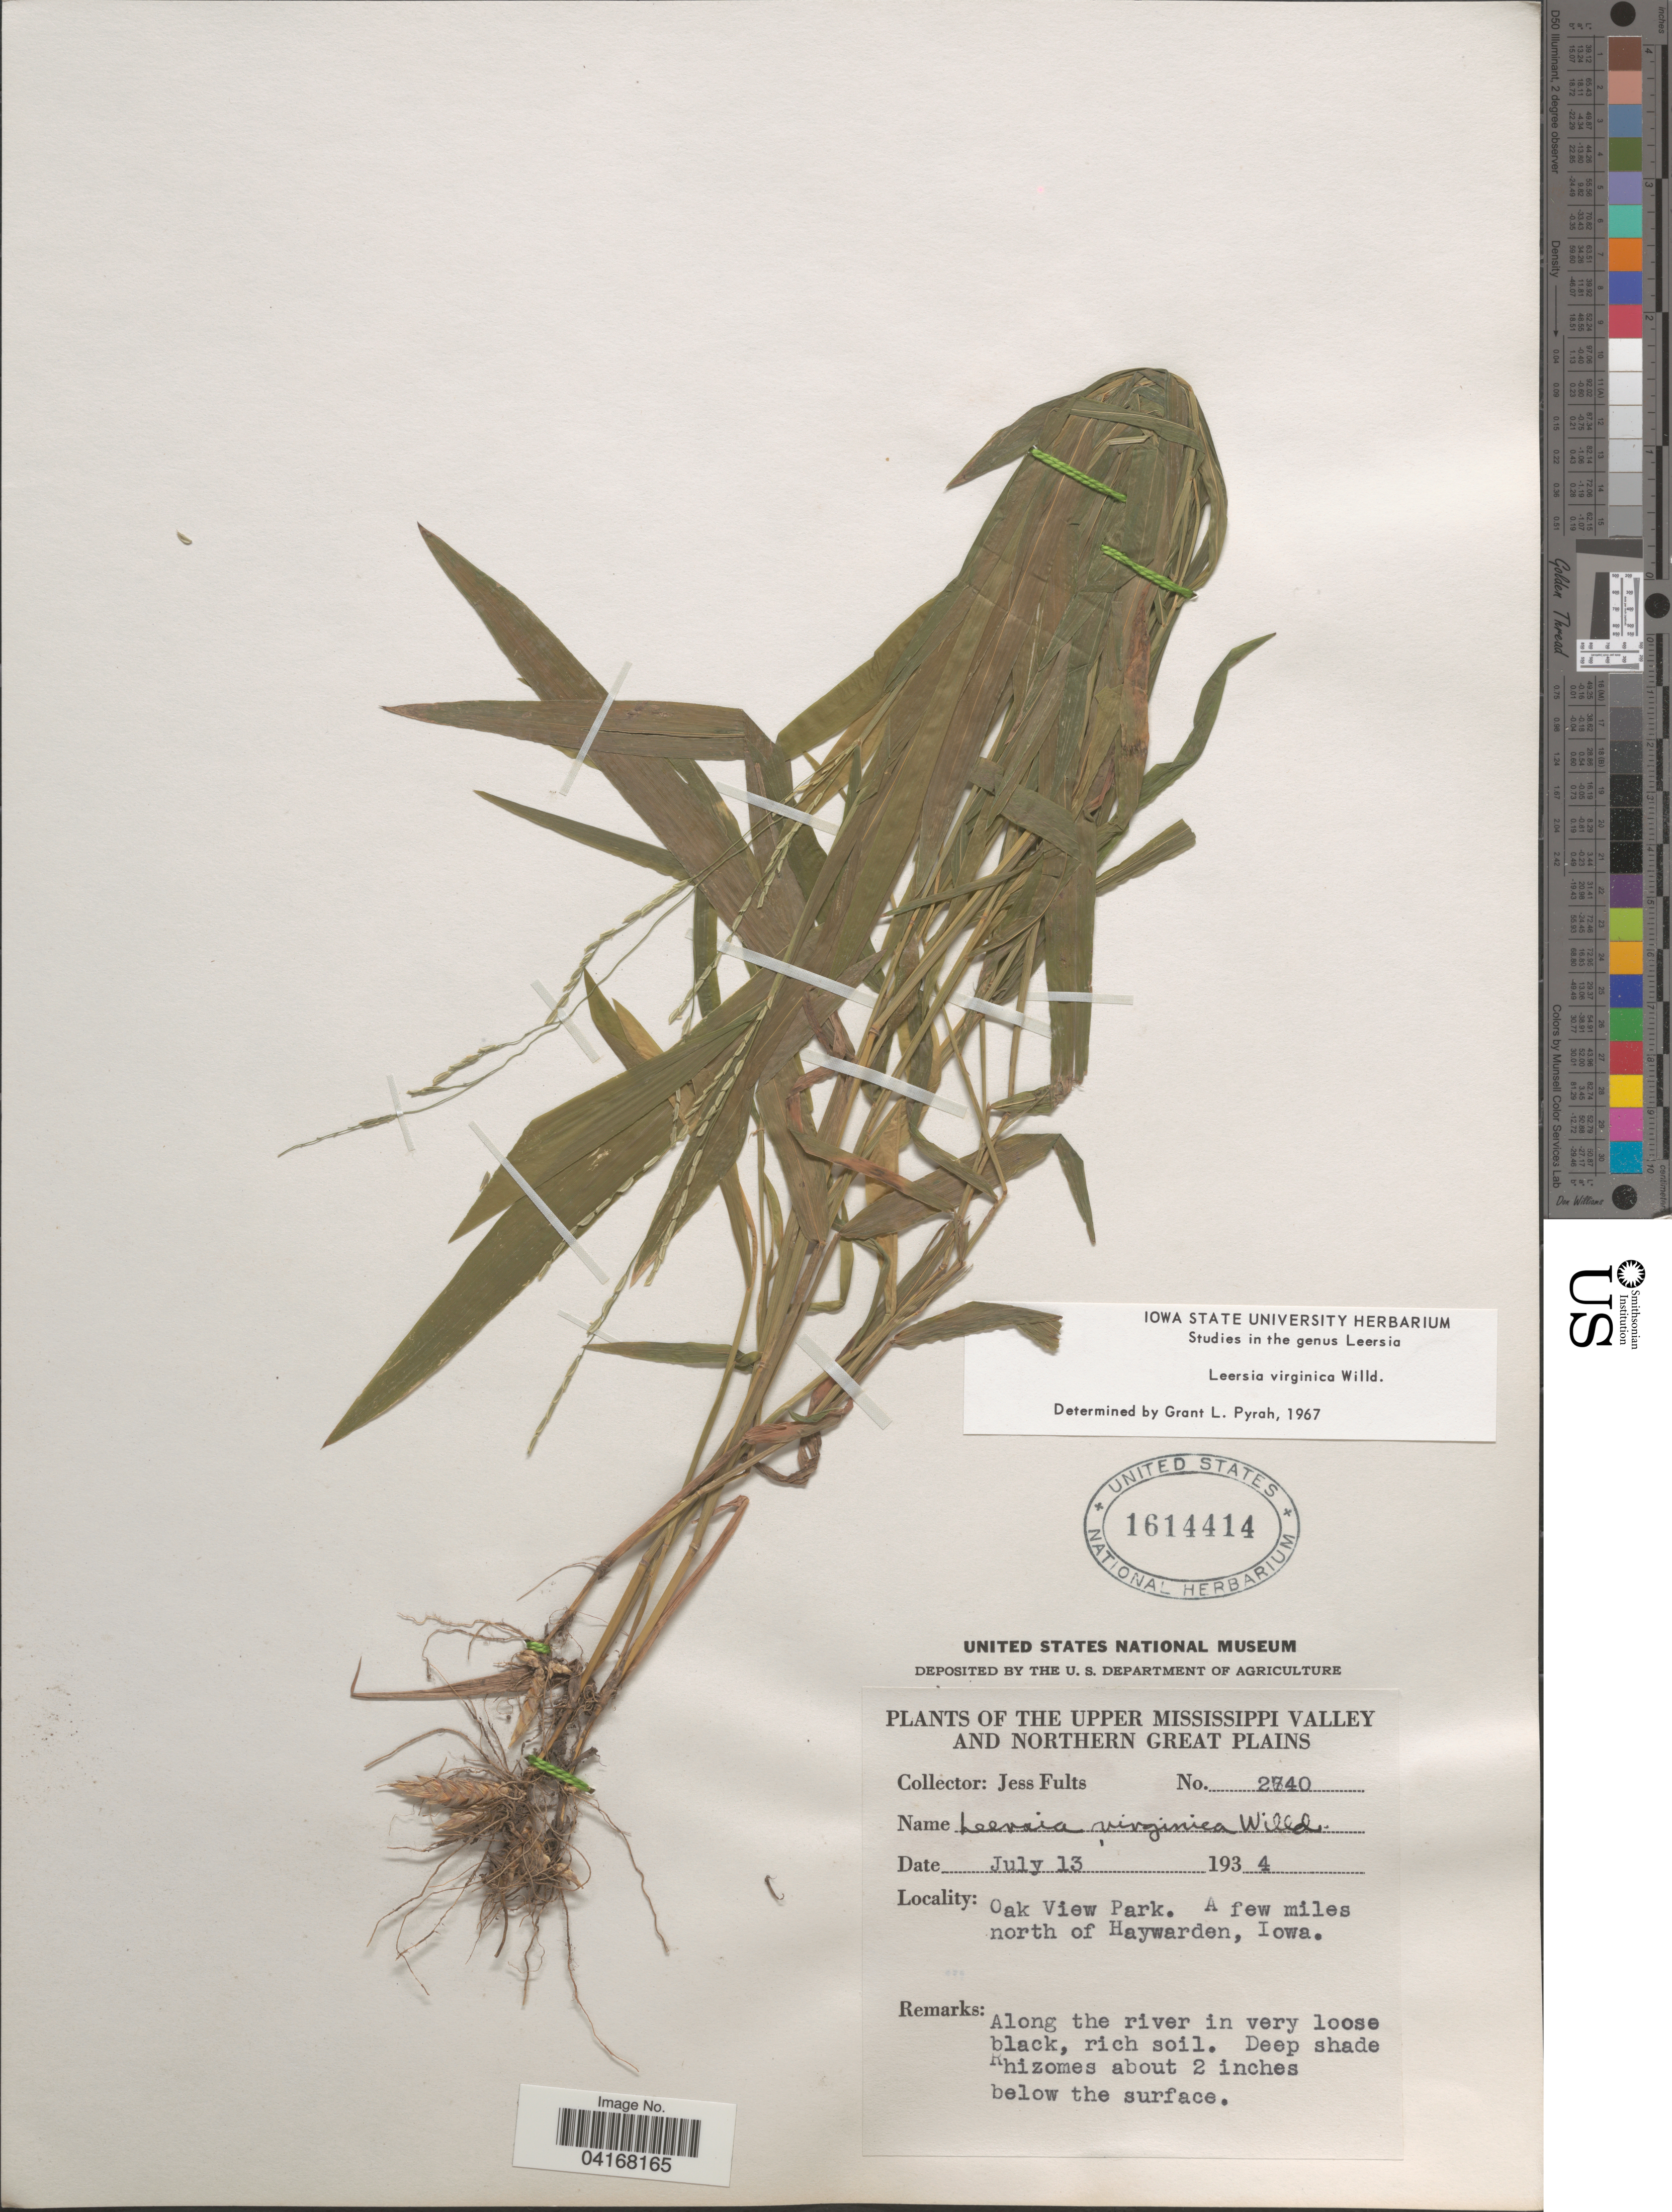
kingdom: Plantae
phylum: Tracheophyta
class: Liliopsida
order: Poales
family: Poaceae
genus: Leersia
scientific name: Leersia virginica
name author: Willd.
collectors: J. Hults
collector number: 2740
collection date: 1934-07-13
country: United States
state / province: Iowa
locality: The Upper Mississippi Valley and Northern Great Plains. Oak View Park. A few miles north of Haywarden.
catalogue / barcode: US 1614414